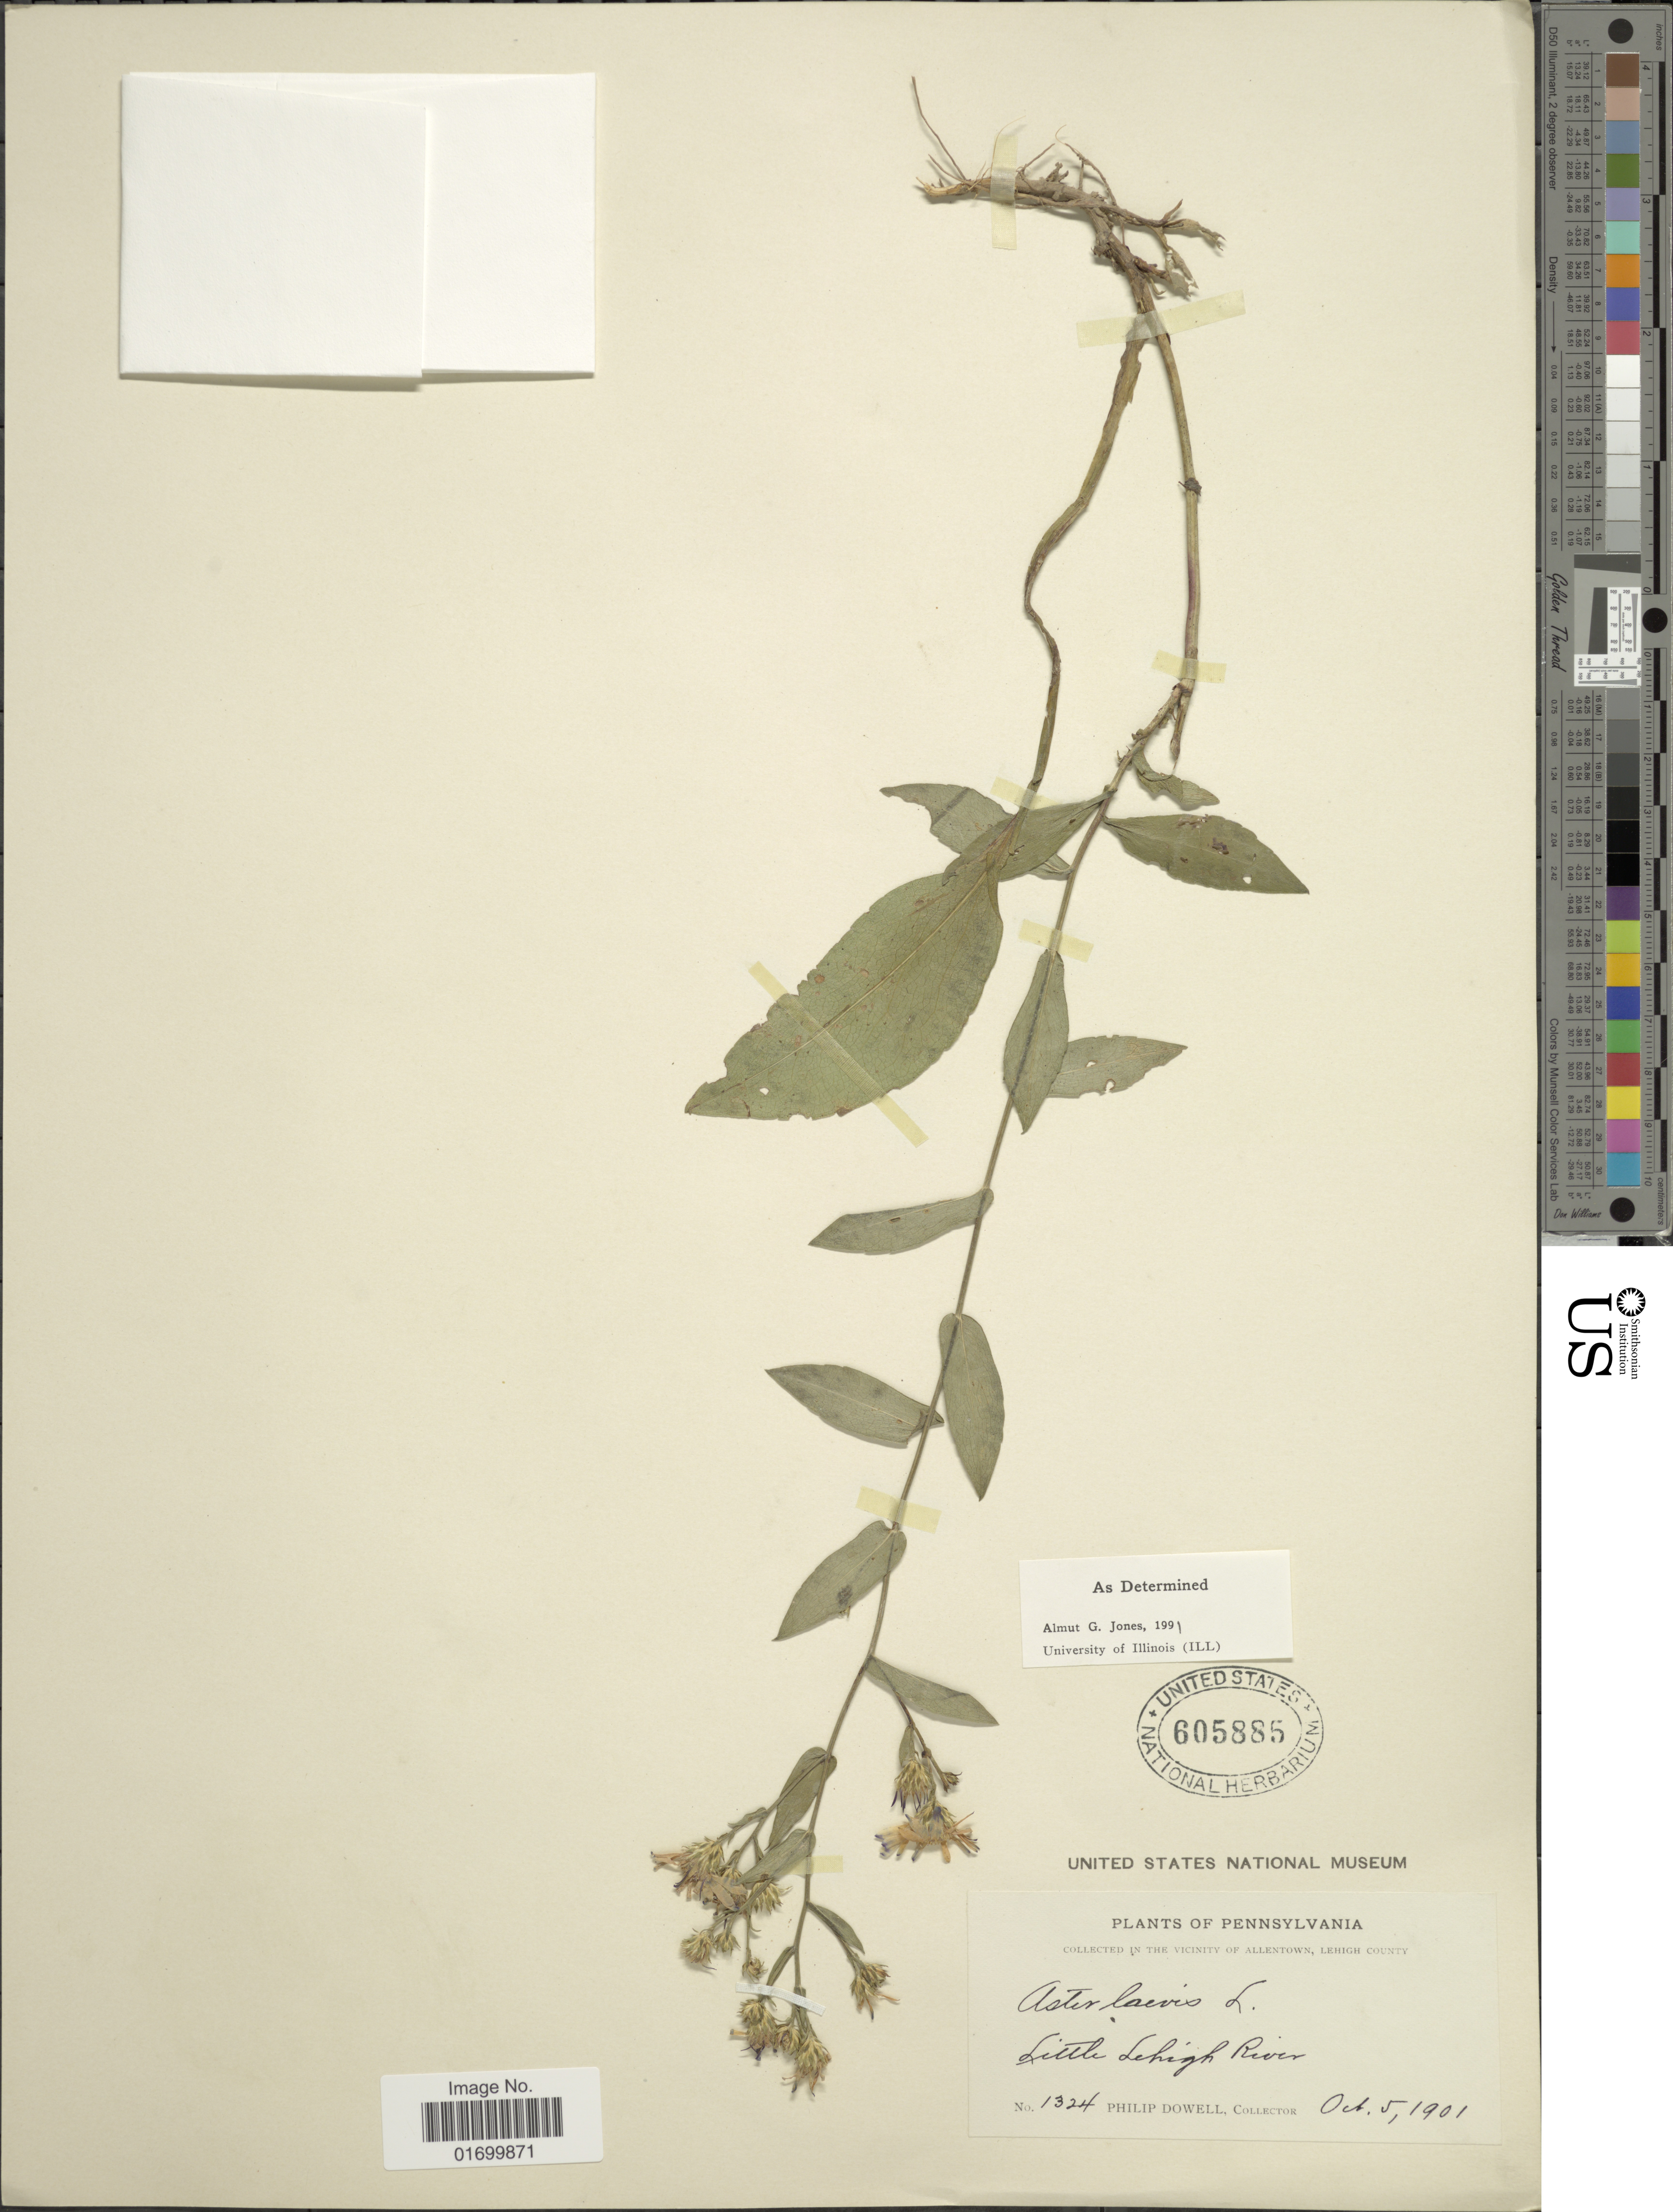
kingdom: Plantae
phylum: Tracheophyta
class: Magnoliopsida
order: Asterales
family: Asteraceae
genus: Symphyotrichum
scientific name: Symphyotrichum laeve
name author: (L.) Á. Löve & D. Löve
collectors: P. Dowell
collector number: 1324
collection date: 1901-10-05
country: United States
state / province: Pennsylvania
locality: Little Lehigh River.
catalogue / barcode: US 605885